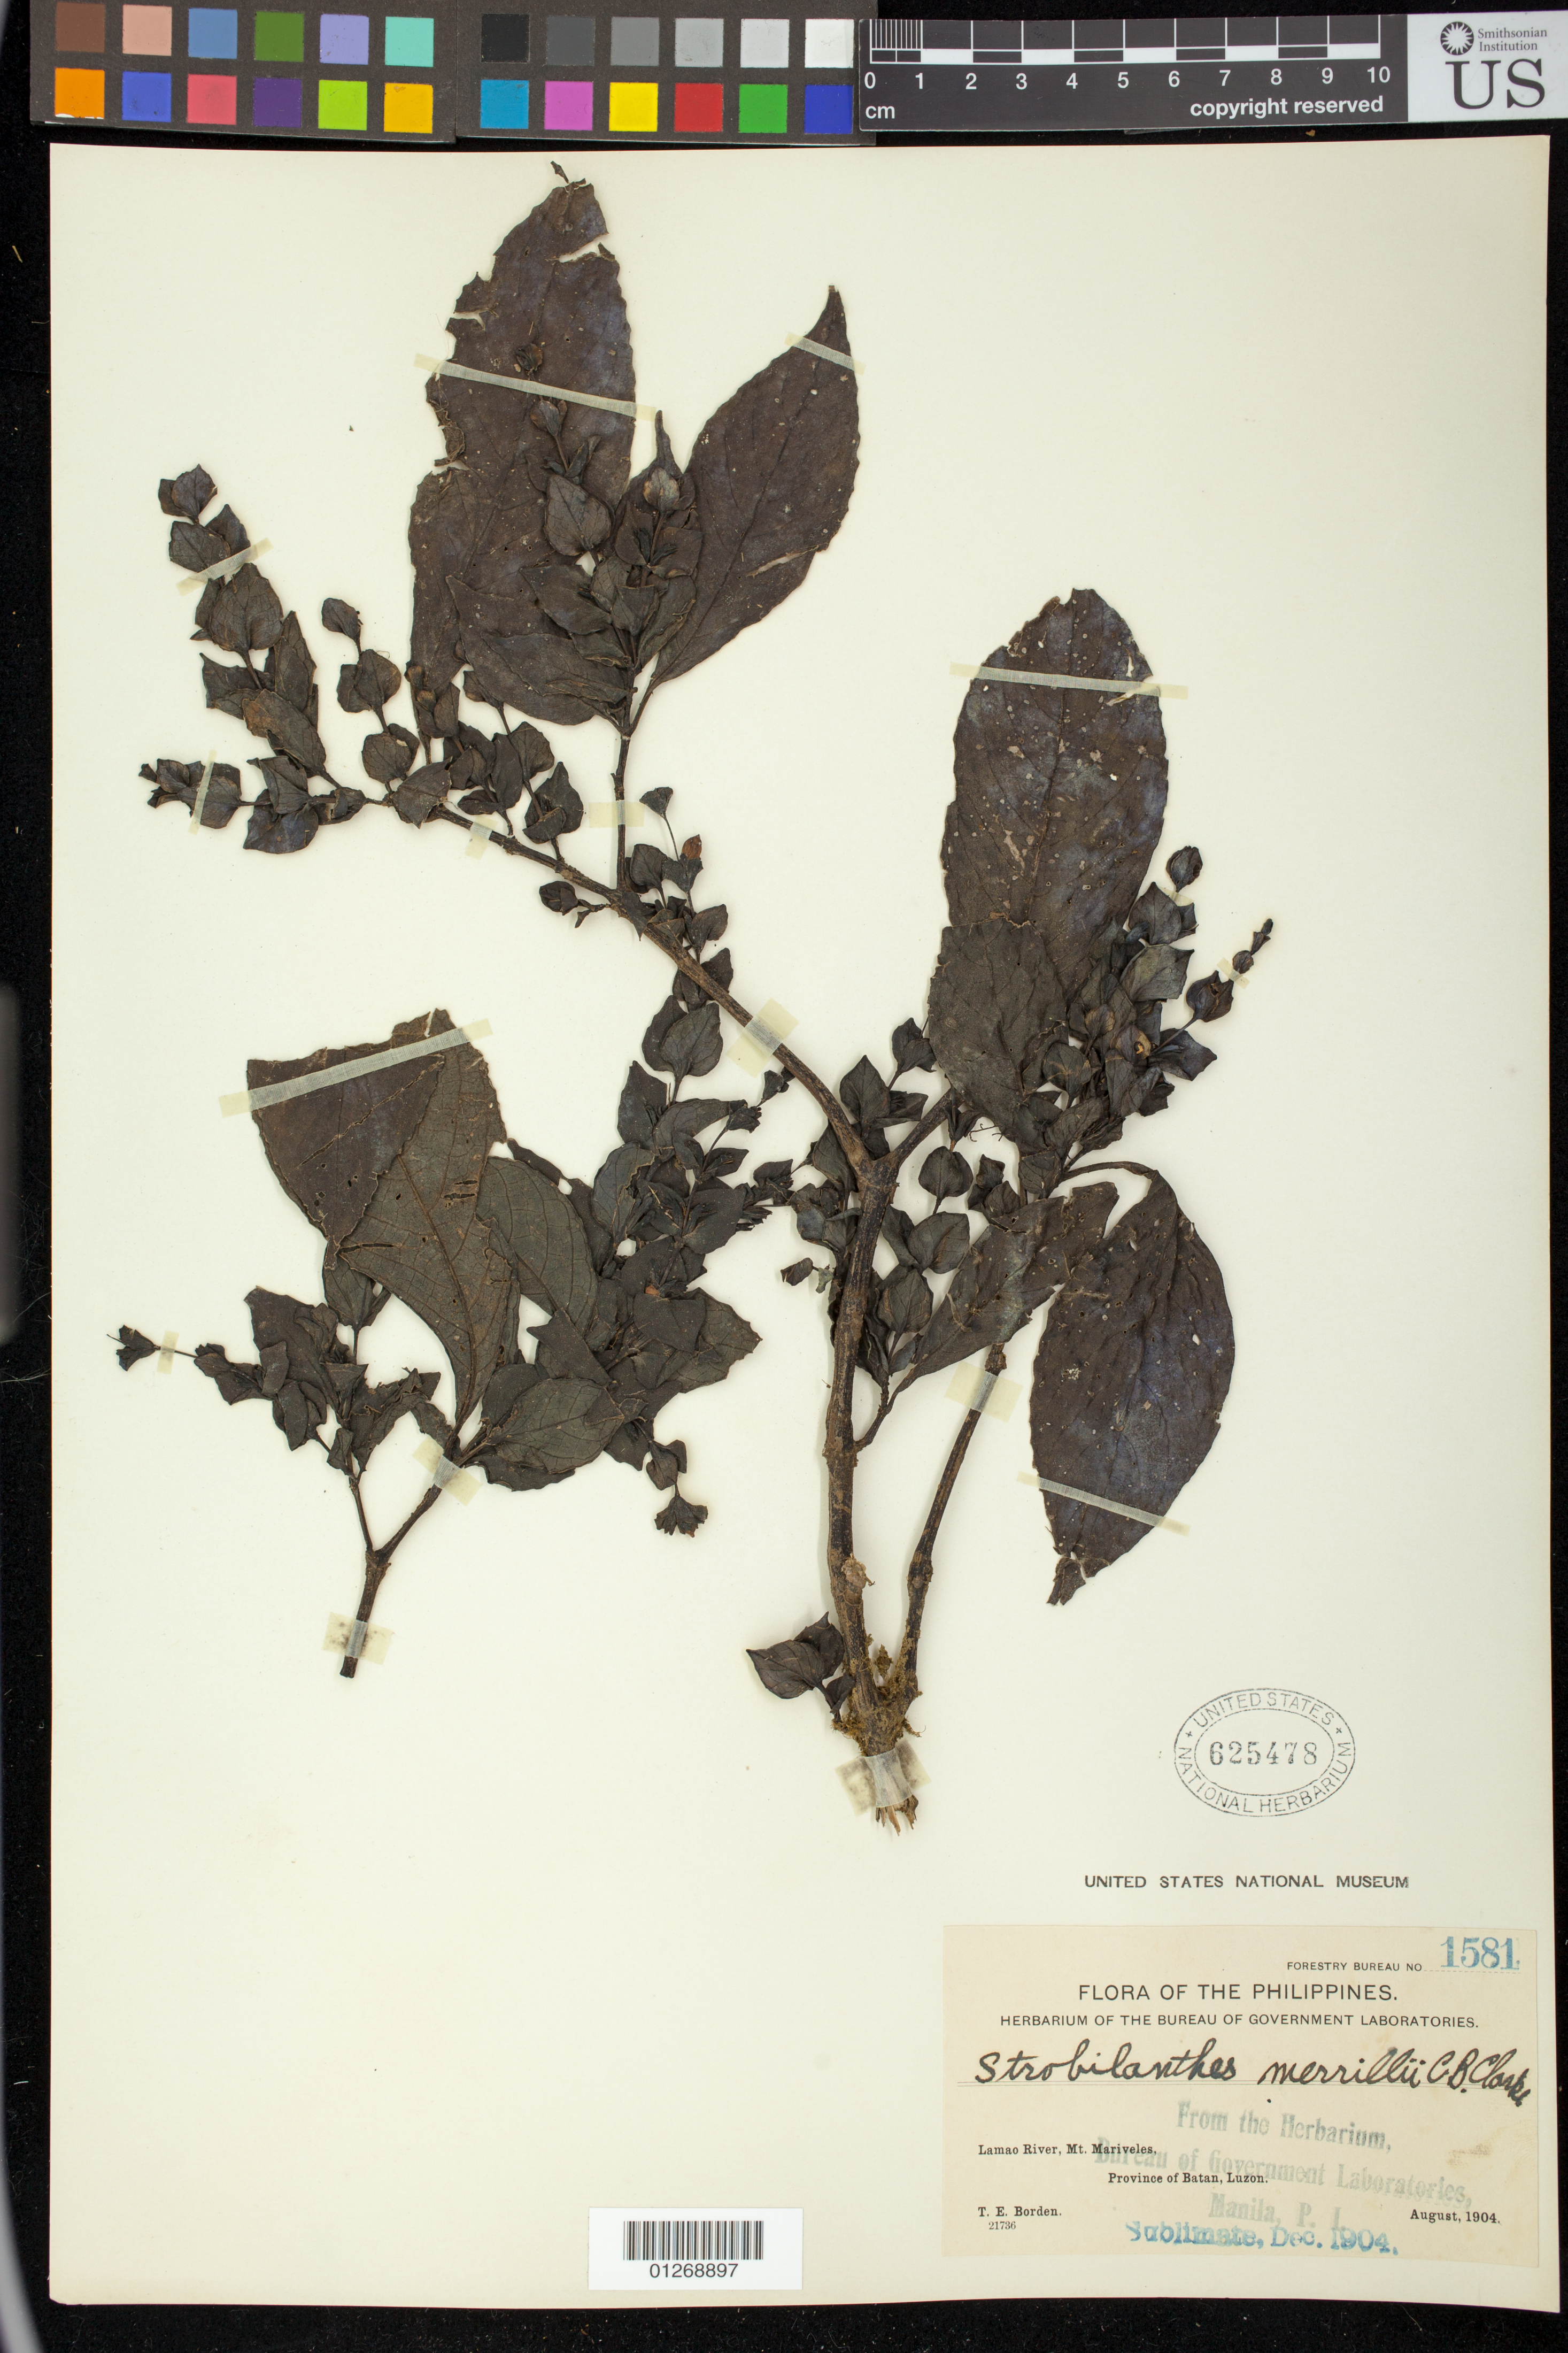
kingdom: Plantae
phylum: Tracheophyta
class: Magnoliopsida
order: Lamiales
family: Acanthaceae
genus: Strobilanthes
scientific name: Strobilanthes merrillii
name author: C.B. Clarke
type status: Isosyntype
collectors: T. E. Borden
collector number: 1581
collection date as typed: Aug 1904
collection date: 1904-08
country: Philippines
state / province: Central Luzon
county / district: Bataan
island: Luzon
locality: Lamoa River, Mt. Mariveles, Province of Batan, Luzon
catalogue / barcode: US 625478